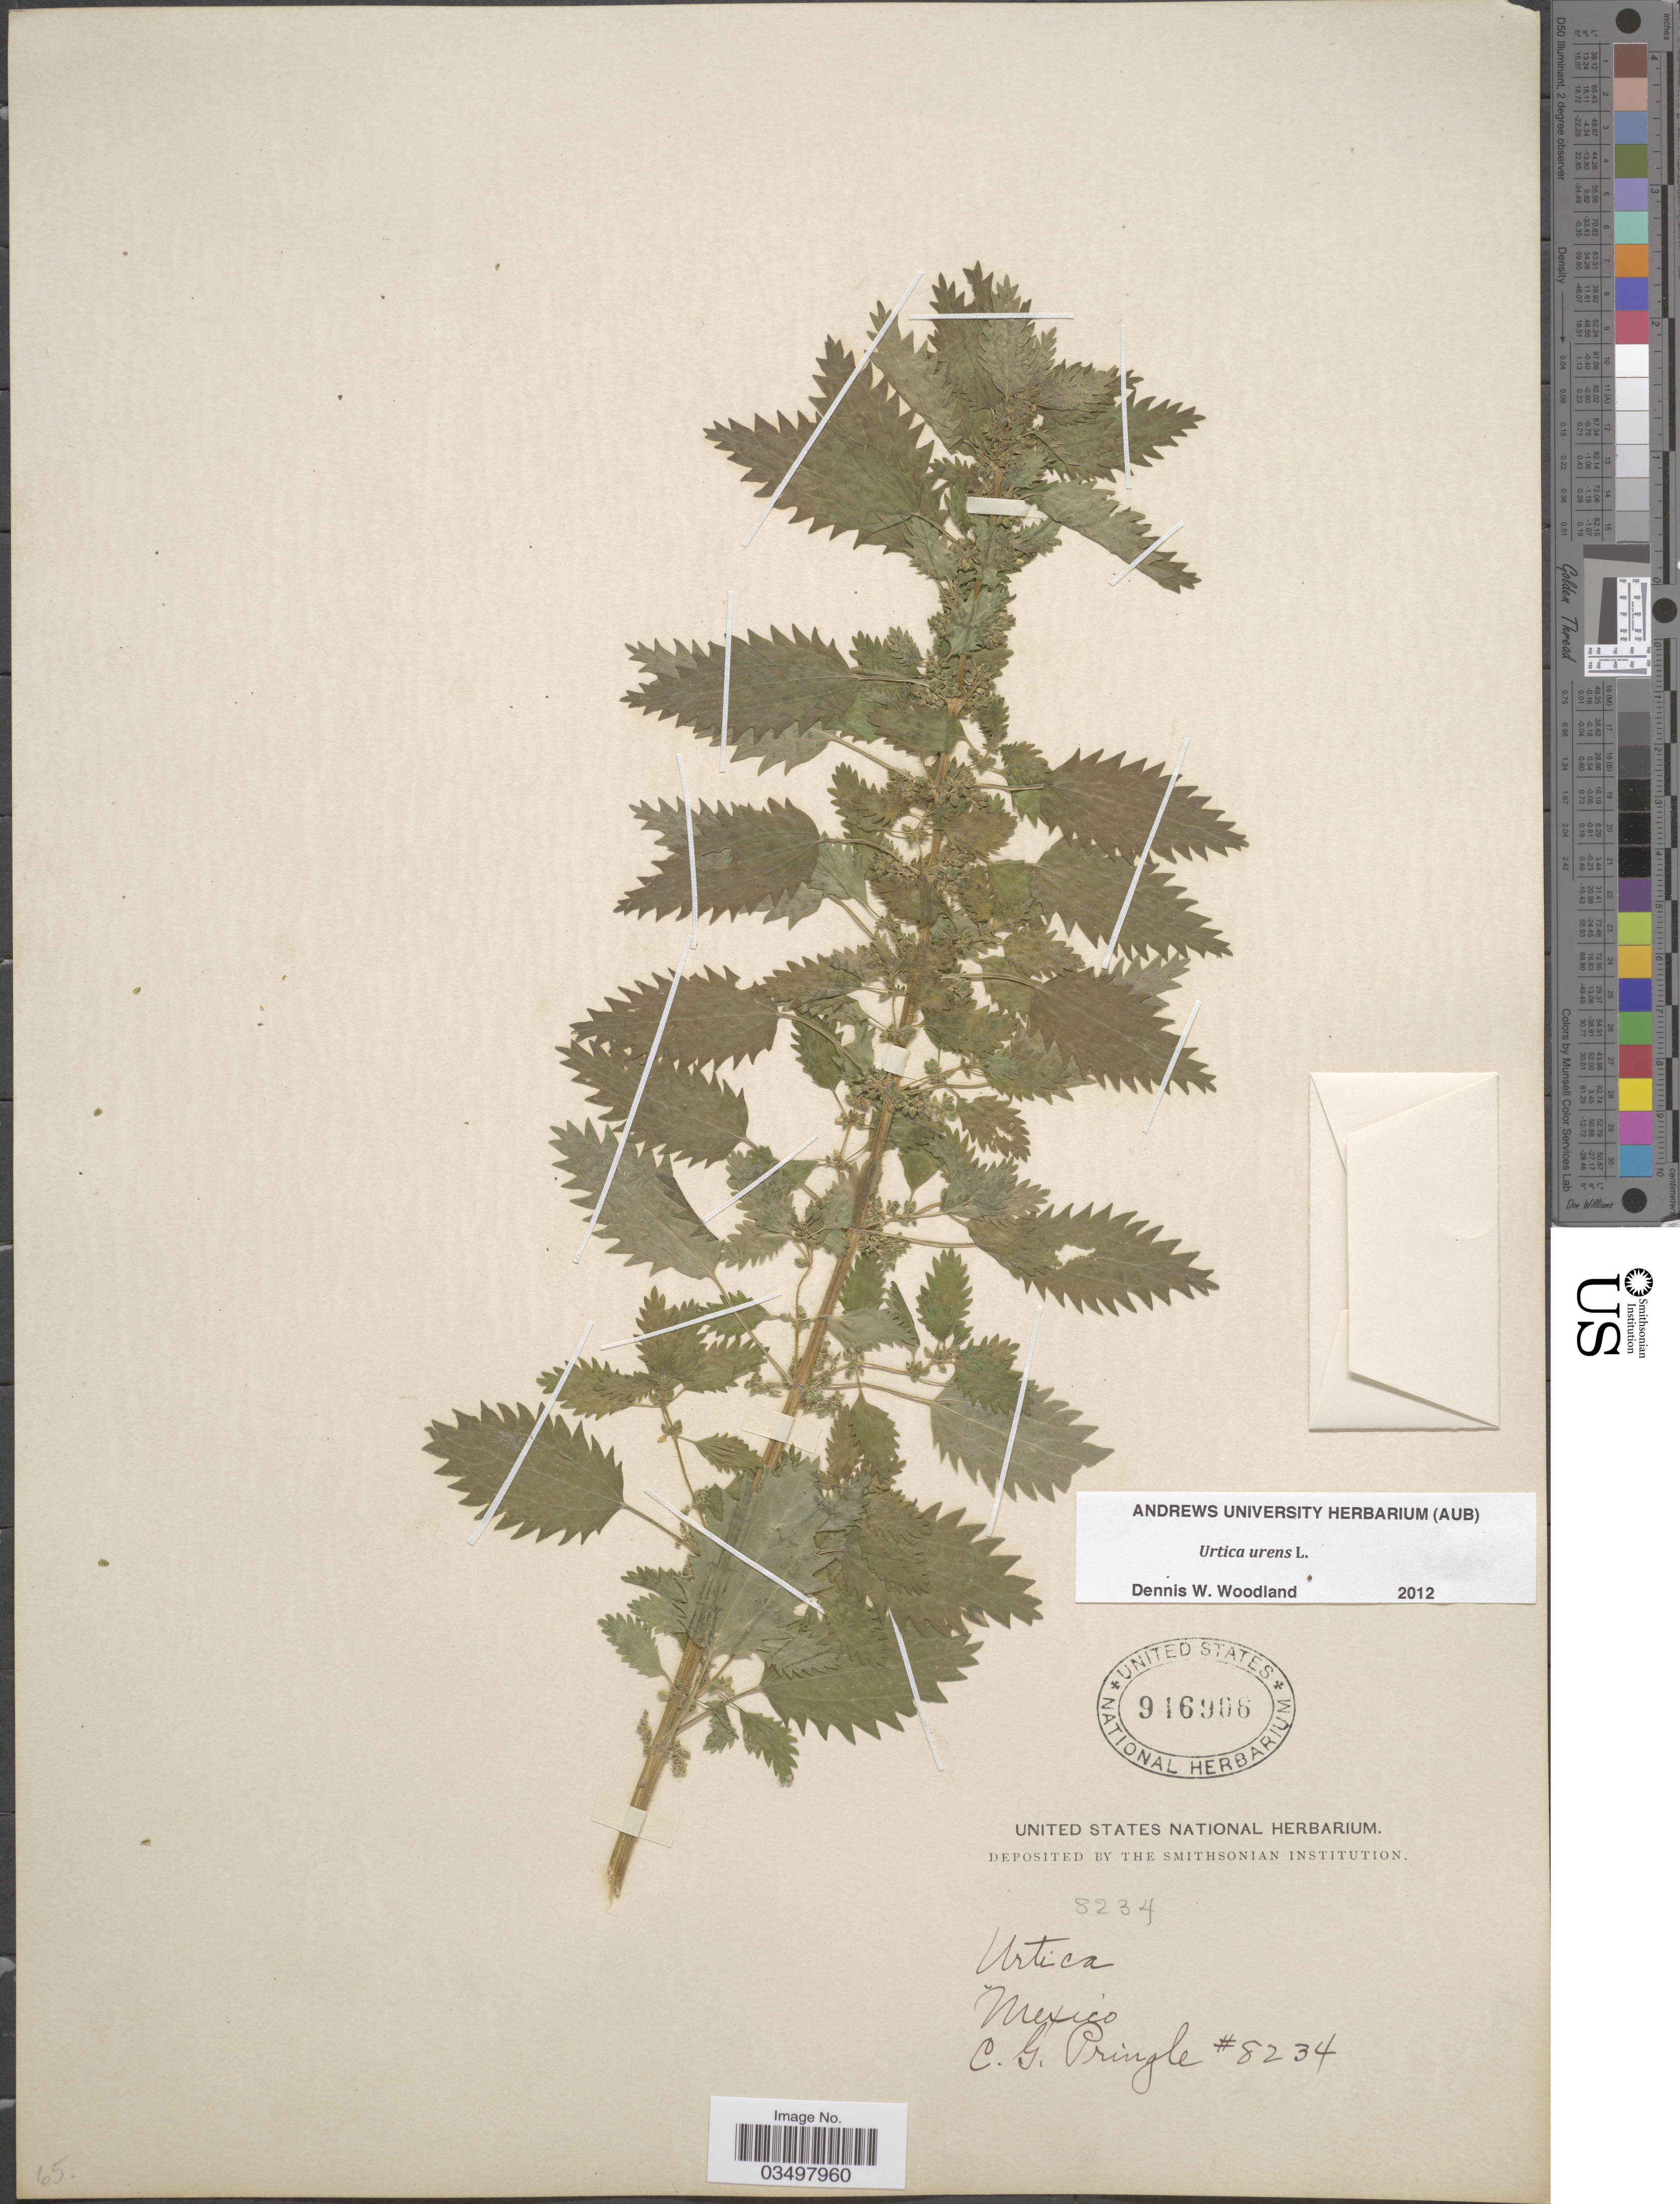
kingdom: Plantae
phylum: Tracheophyta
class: Magnoliopsida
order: Rosales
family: Urticaceae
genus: Urtica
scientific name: Urtica urens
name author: L.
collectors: C. G. Pringle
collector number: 8234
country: Mexico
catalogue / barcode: US 916906